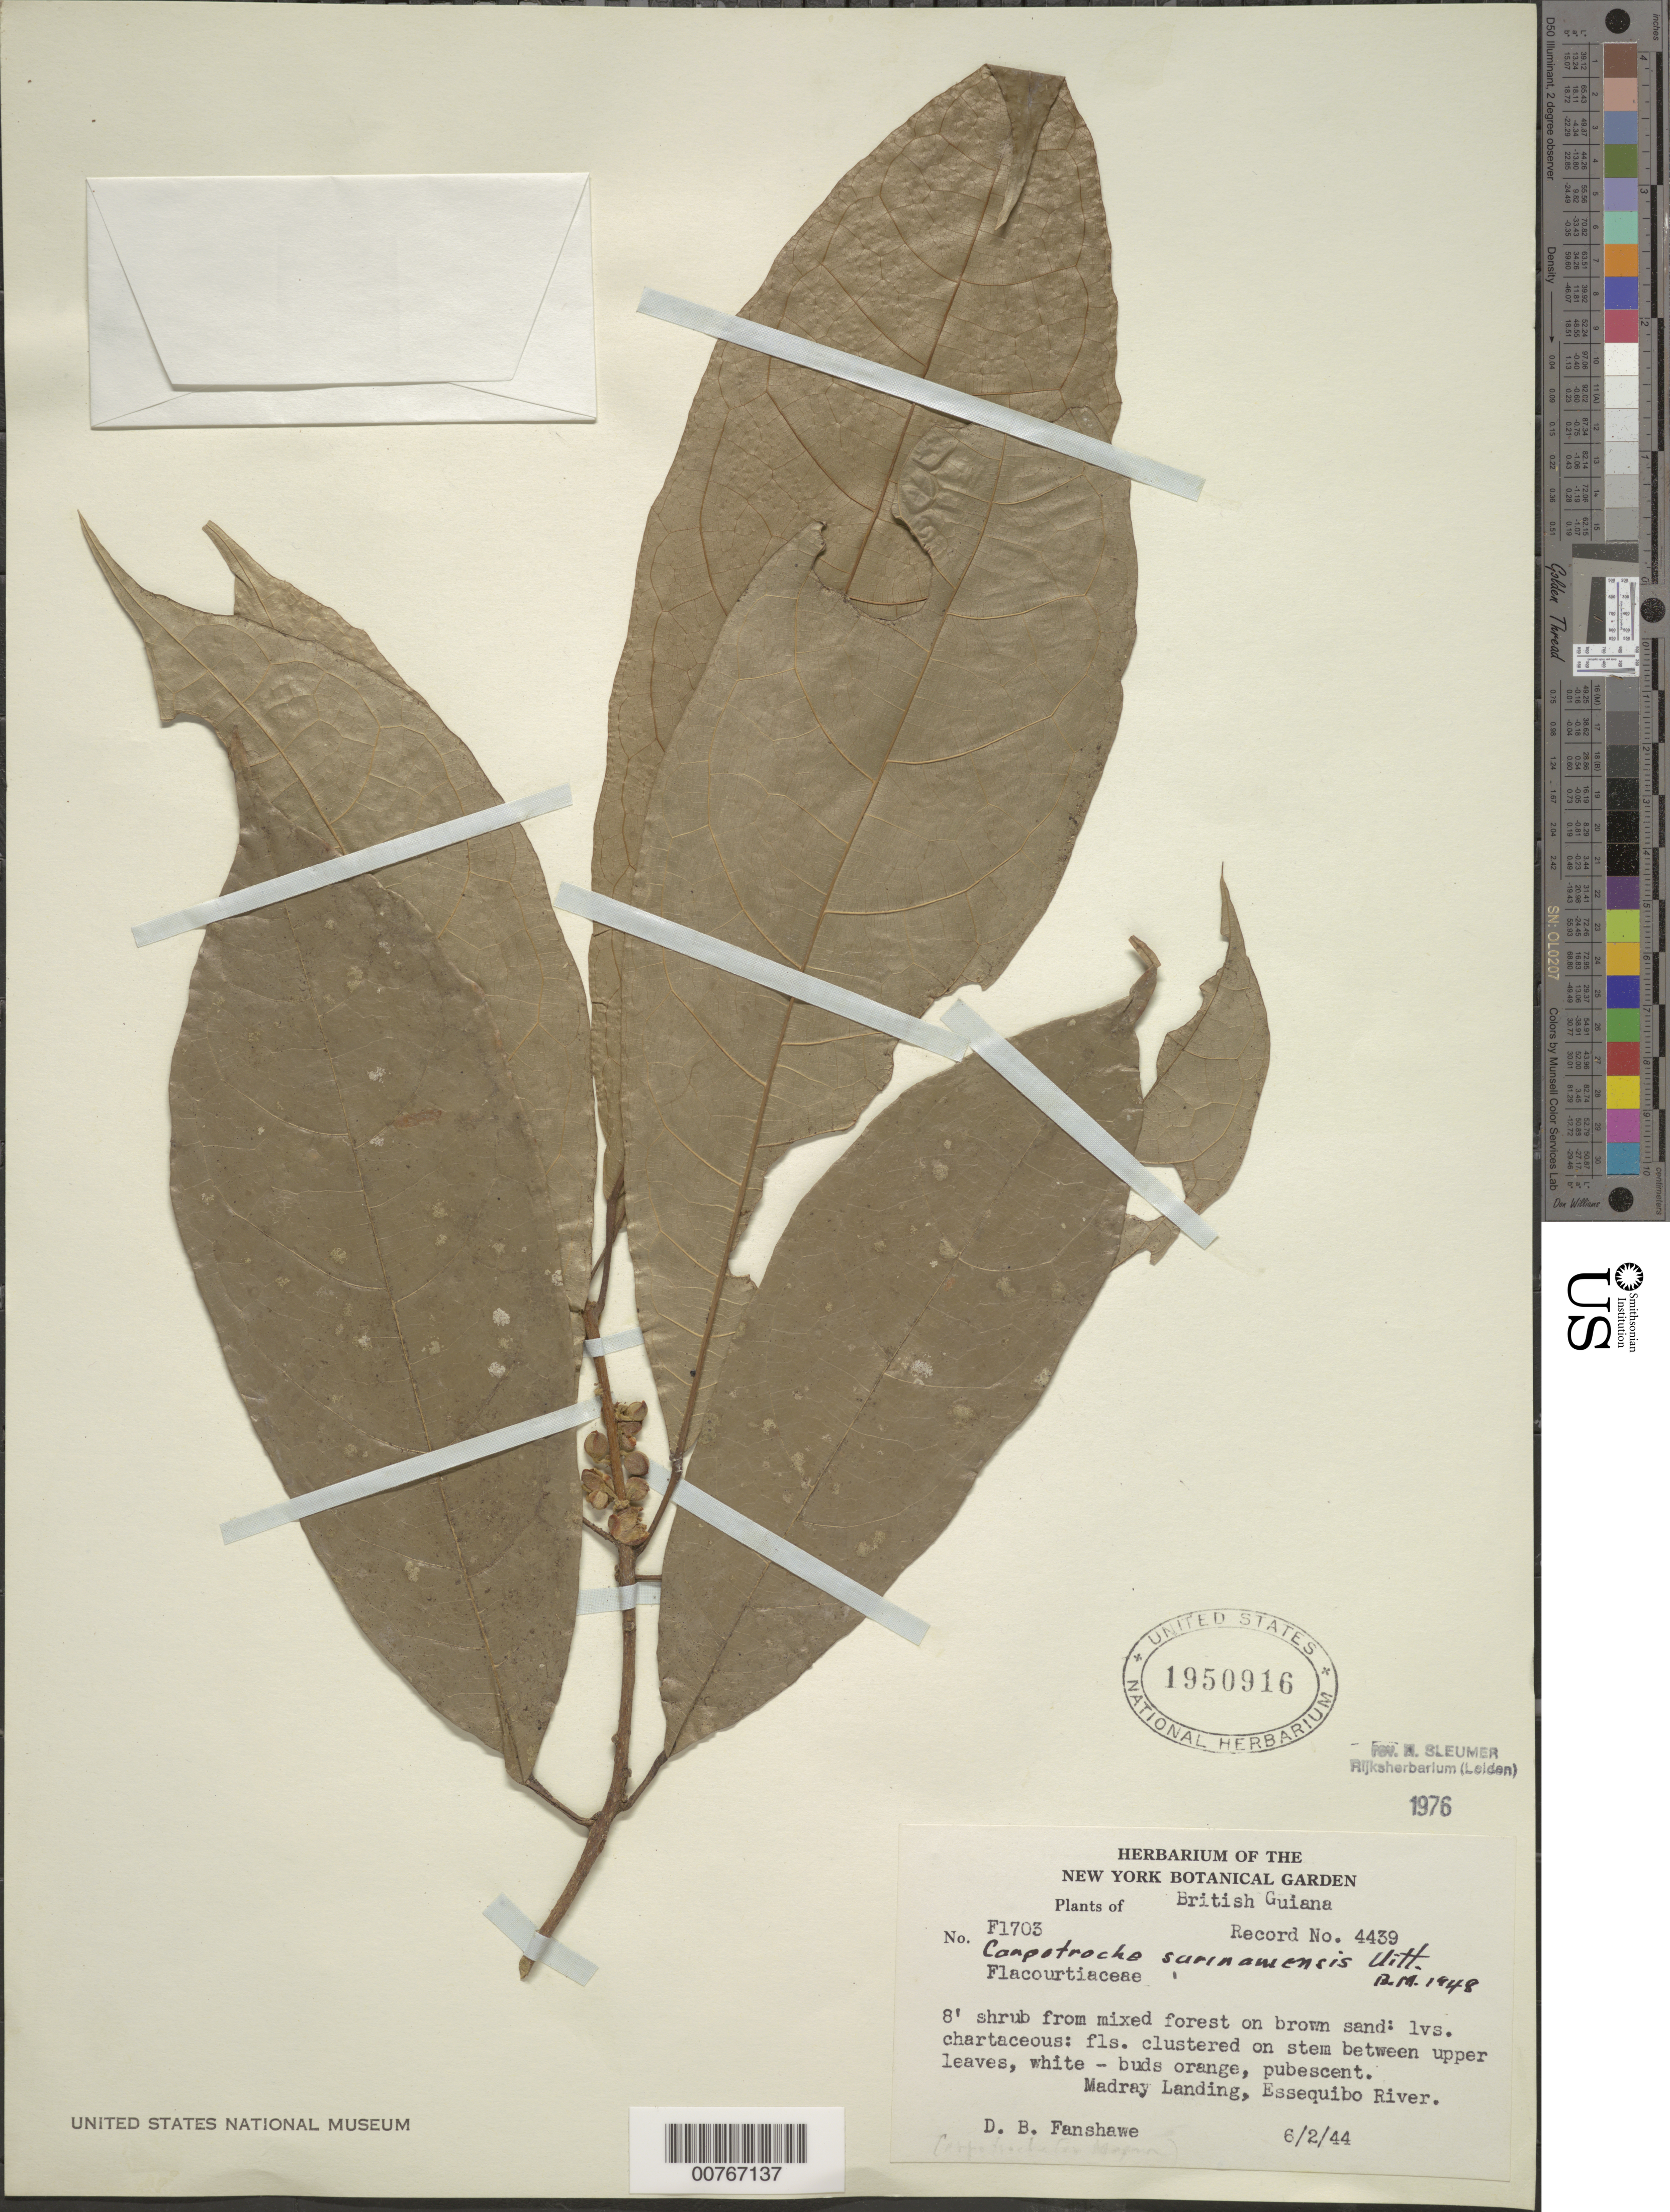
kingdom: Plantae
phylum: Tracheophyta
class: Magnoliopsida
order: Malpighiales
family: Achariaceae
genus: Carpotroche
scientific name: Carpotroche surinamensis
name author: Uittien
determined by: Sleumer, H. O.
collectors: D. B. Fanshawe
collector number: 4439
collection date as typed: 6-Feb-44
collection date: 1944-02-06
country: Guyana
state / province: Potaro-Siparuni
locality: Essequibo R., Madray Landing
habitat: Mixed forest on brown sand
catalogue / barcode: US 1950916